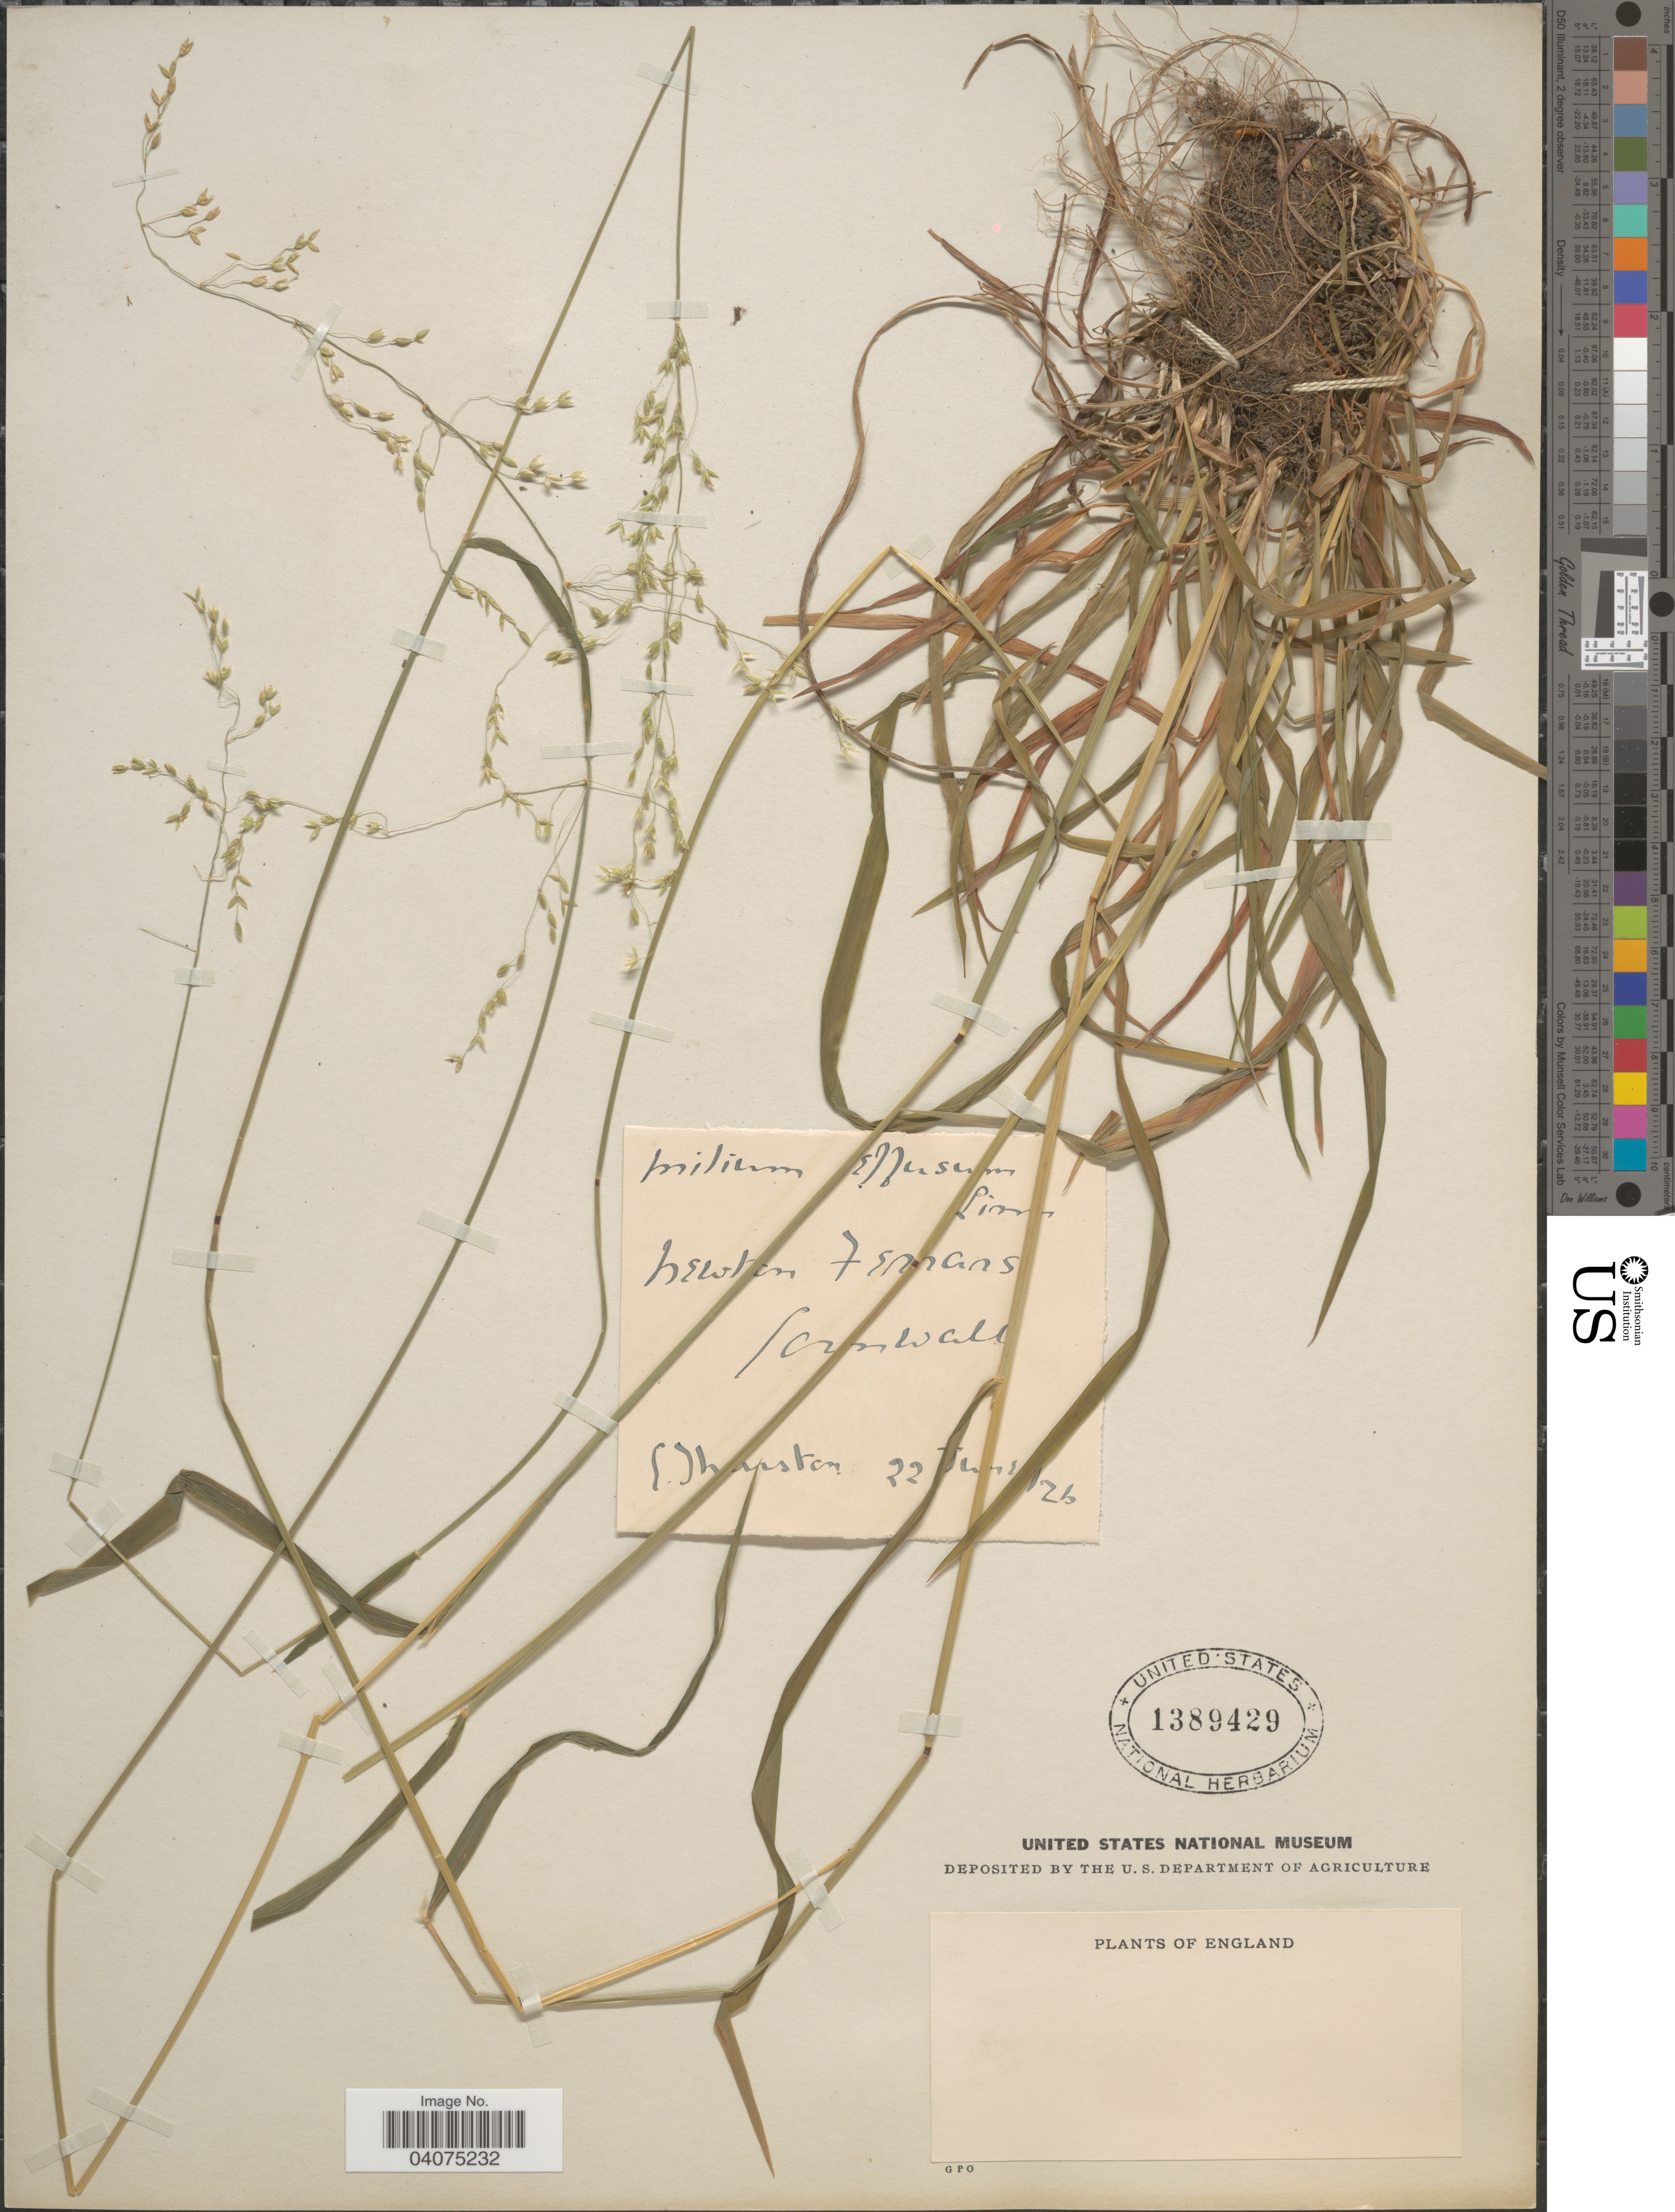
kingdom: Plantae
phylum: Tracheophyta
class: Liliopsida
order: Poales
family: Poaceae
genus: Milium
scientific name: Milium effusum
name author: L.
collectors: E. Thurston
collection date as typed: Transcribed d/m/y: 22/6/26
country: United Kingdom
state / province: England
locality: Newt [illegible text]n Fer [illegible text]ans. Cornwall.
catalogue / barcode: US 1389429